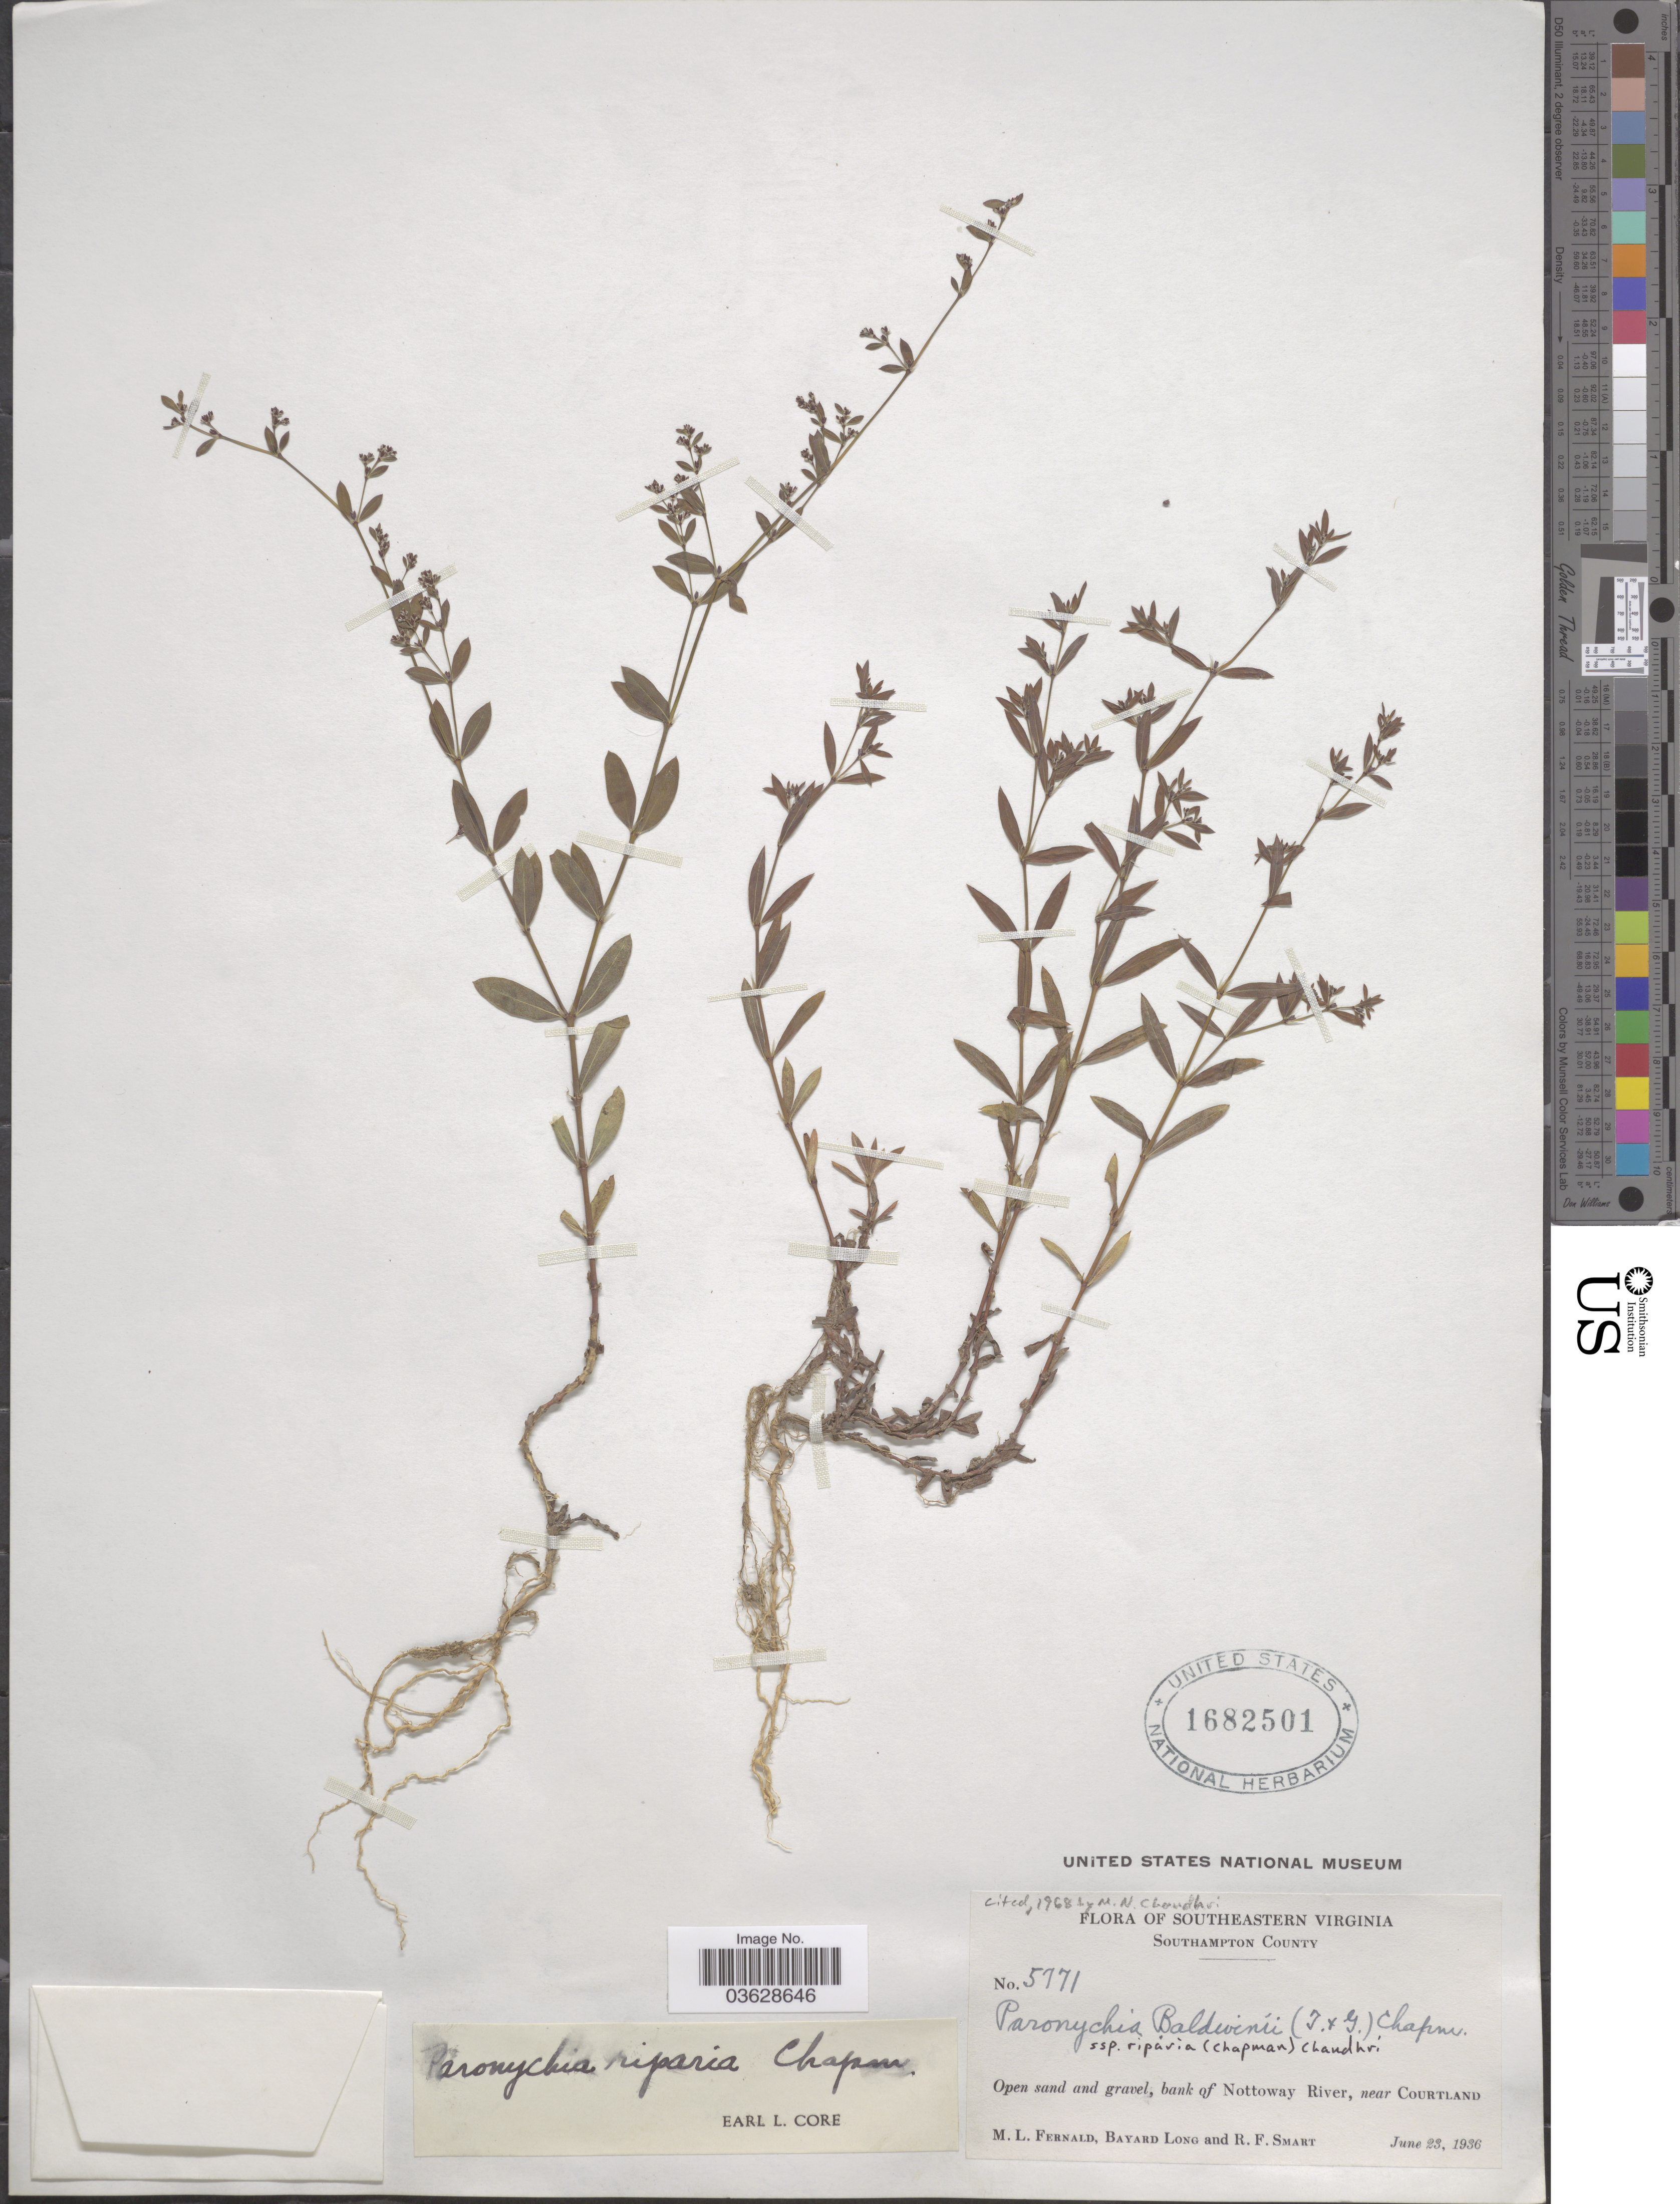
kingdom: Plantae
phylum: Tracheophyta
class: Magnoliopsida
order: Caryophyllales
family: Caryophyllaceae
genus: Paronychia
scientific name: Paronychia baldwinii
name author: (A. Gray & Torr.) Fenzl ex Walp.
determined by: Strong, Mark T., (BOT), Smithsonian Institution - National Museum of Natural History (UNITED STATES)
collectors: M. L. Fernald, B. Long & R. Smart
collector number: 5771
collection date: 1936-06-23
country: United States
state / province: Virginia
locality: Southeastern Virginia. Bank of Nottoway River, near Courtland.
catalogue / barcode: US 1682501